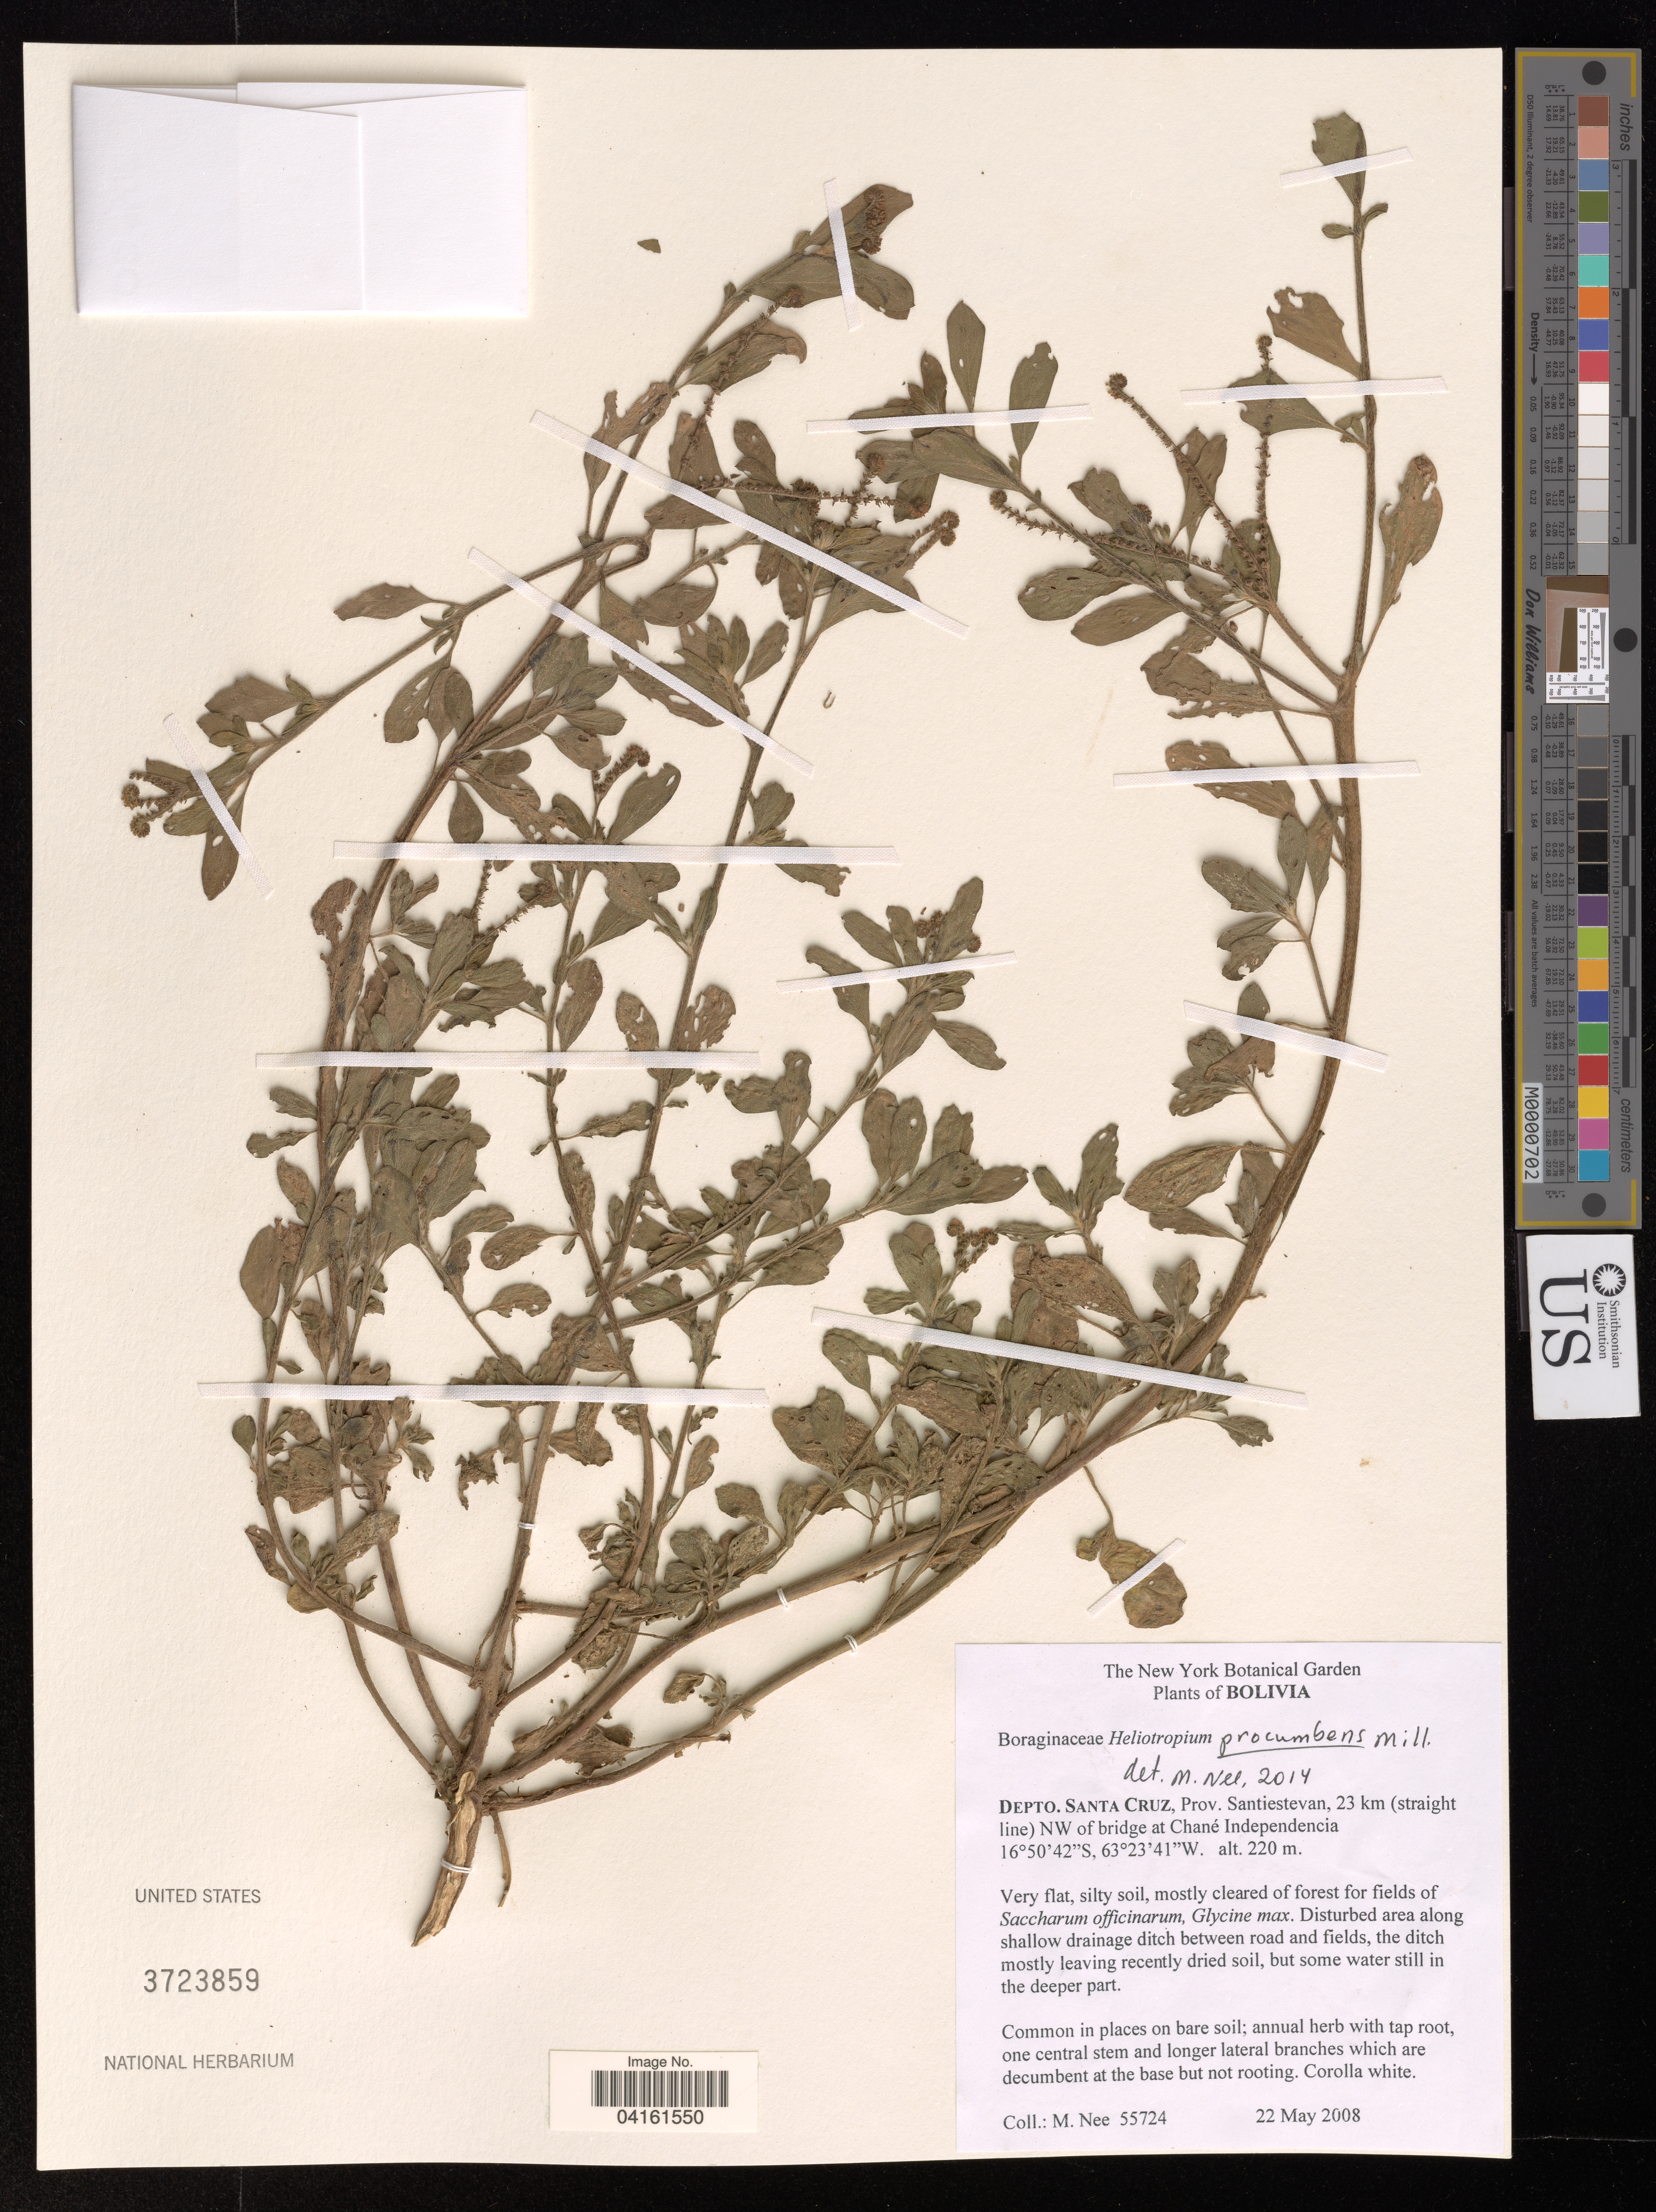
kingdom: Plantae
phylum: Tracheophyta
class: Magnoliopsida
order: Boraginales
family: Heliotropiaceae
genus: Heliotropium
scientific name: Heliotropium procumbens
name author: Mill.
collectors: M. Nee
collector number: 55724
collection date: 2008-05-22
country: Bolivia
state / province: Santa Cruz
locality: Prov. Santiestevan, 23 km (straight line) NW of bridge at Chané Independencia.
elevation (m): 220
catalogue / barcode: US 3723859